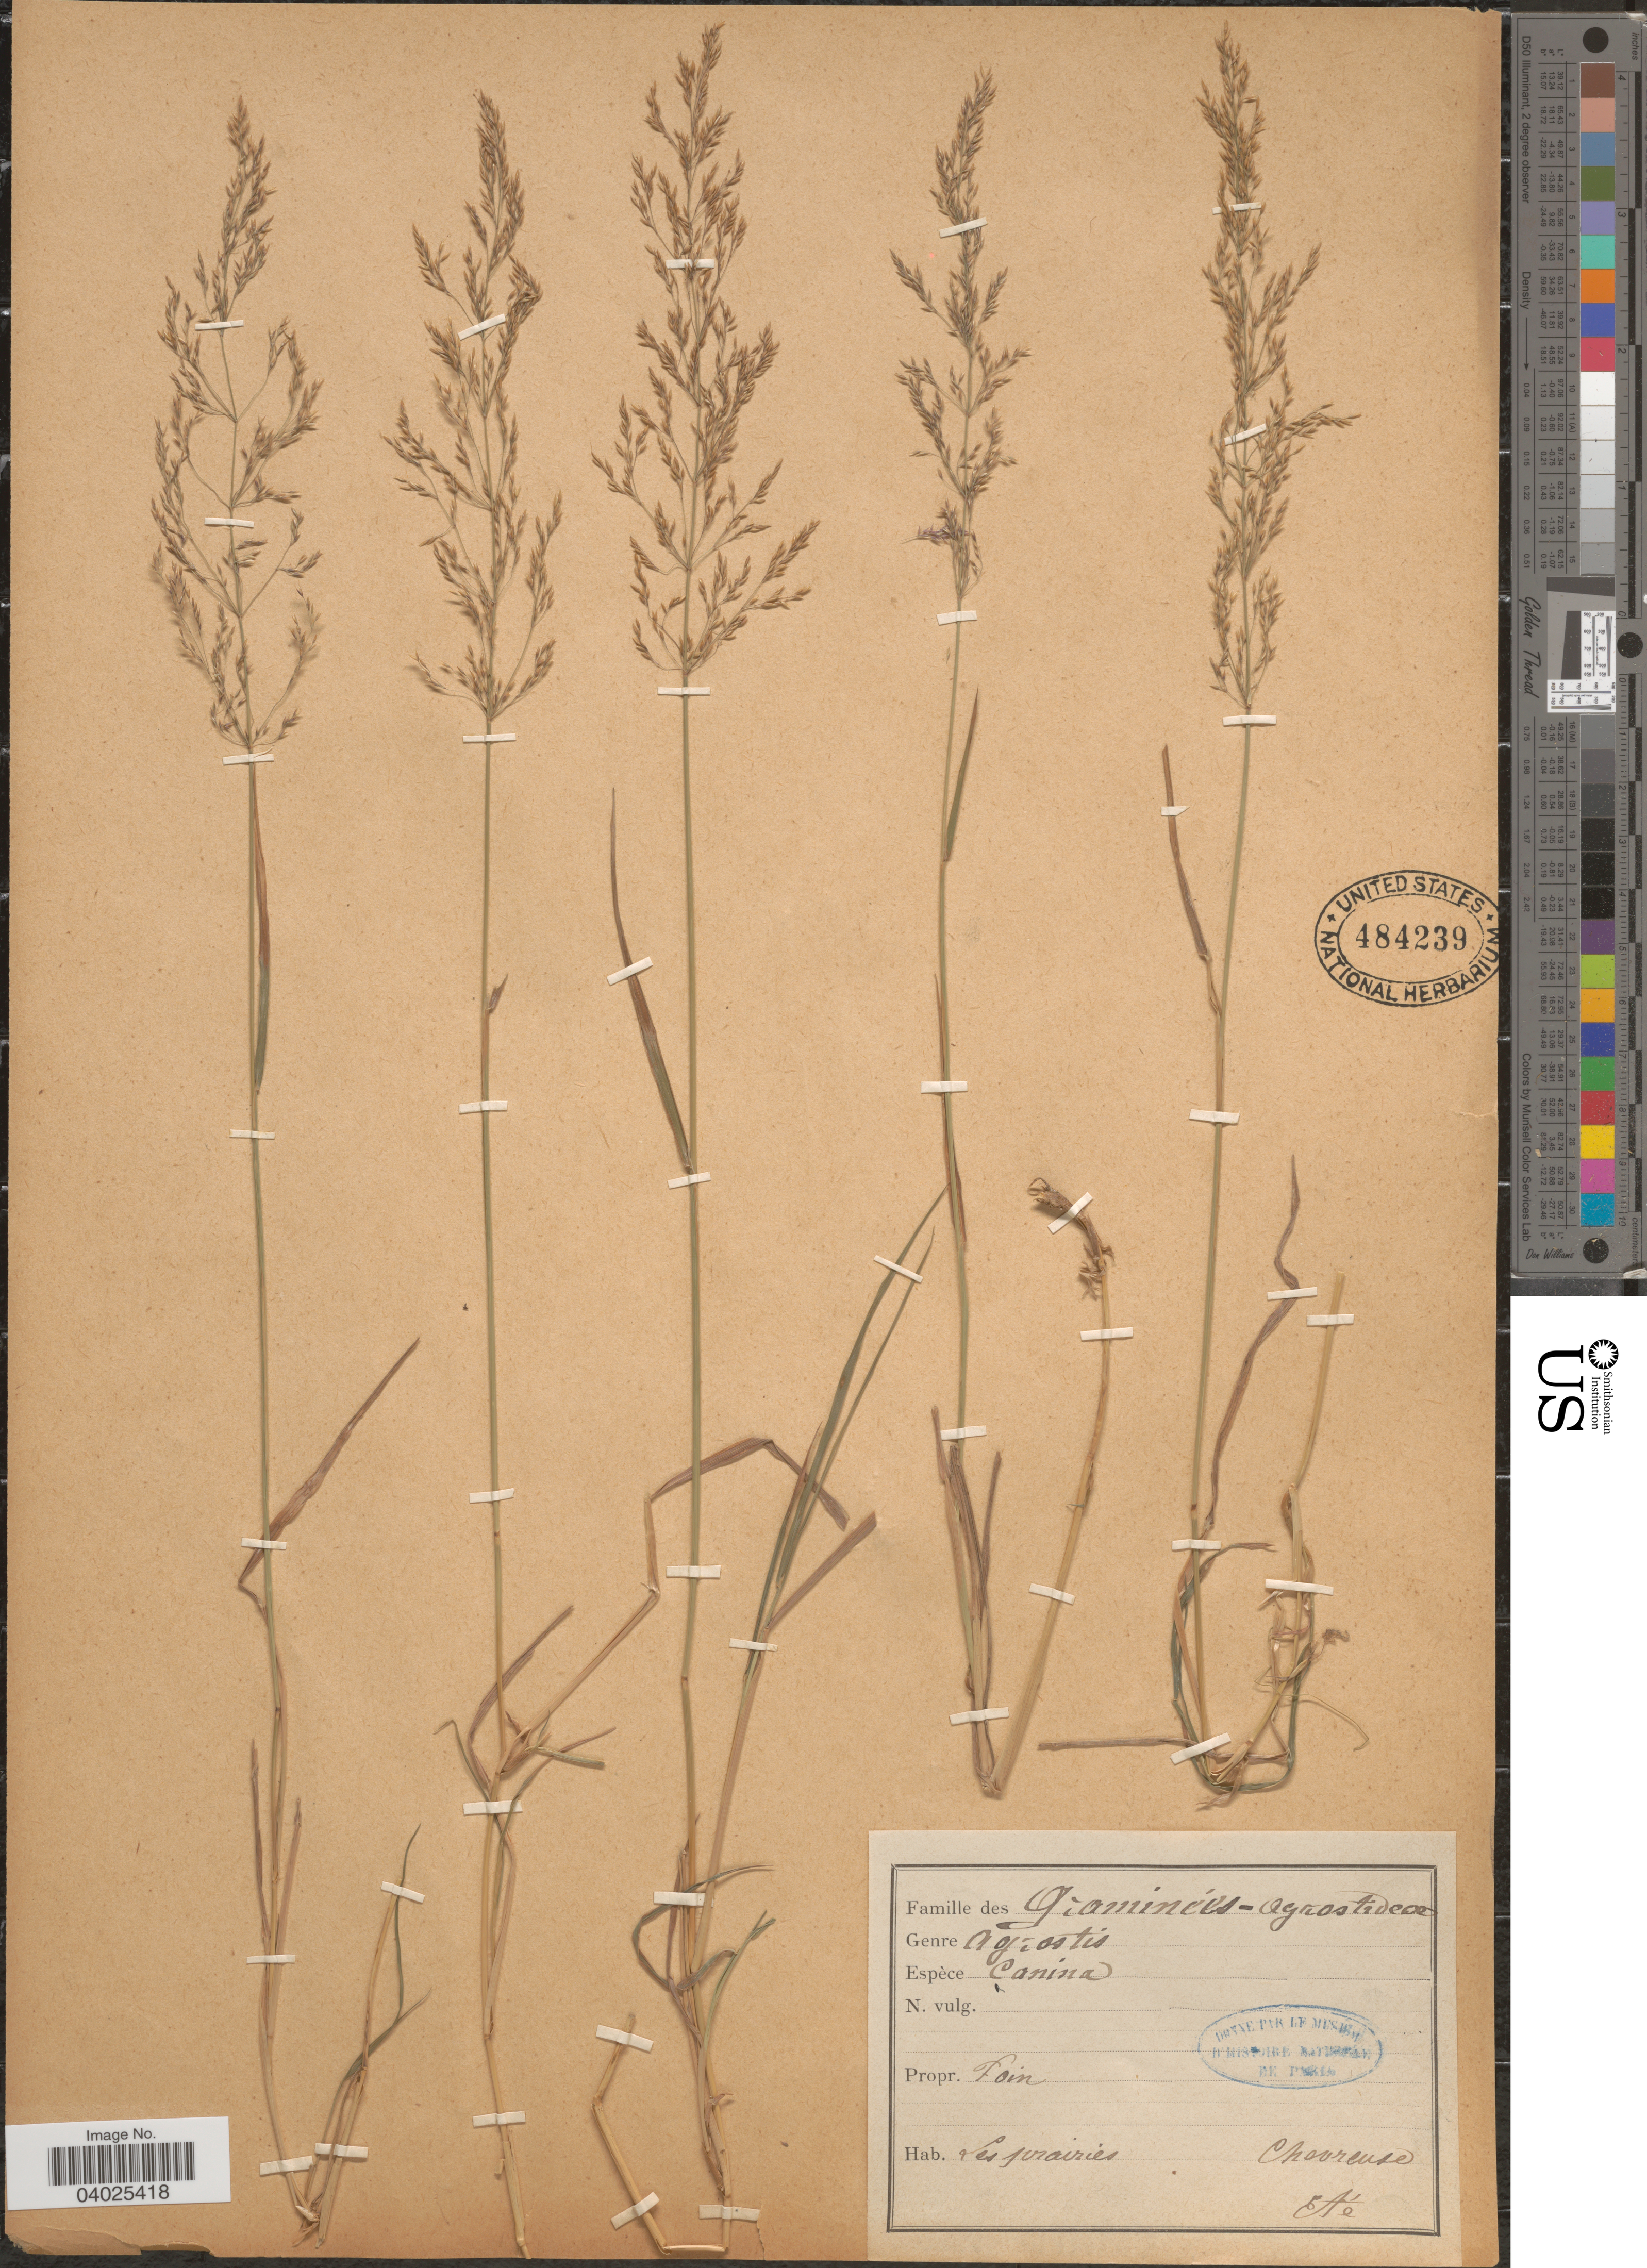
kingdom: Plantae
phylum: Tracheophyta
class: Liliopsida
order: Poales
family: Poaceae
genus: Agrostis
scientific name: Agrostis canina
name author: L.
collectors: Eté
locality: Les prairies.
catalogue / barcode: US 484239